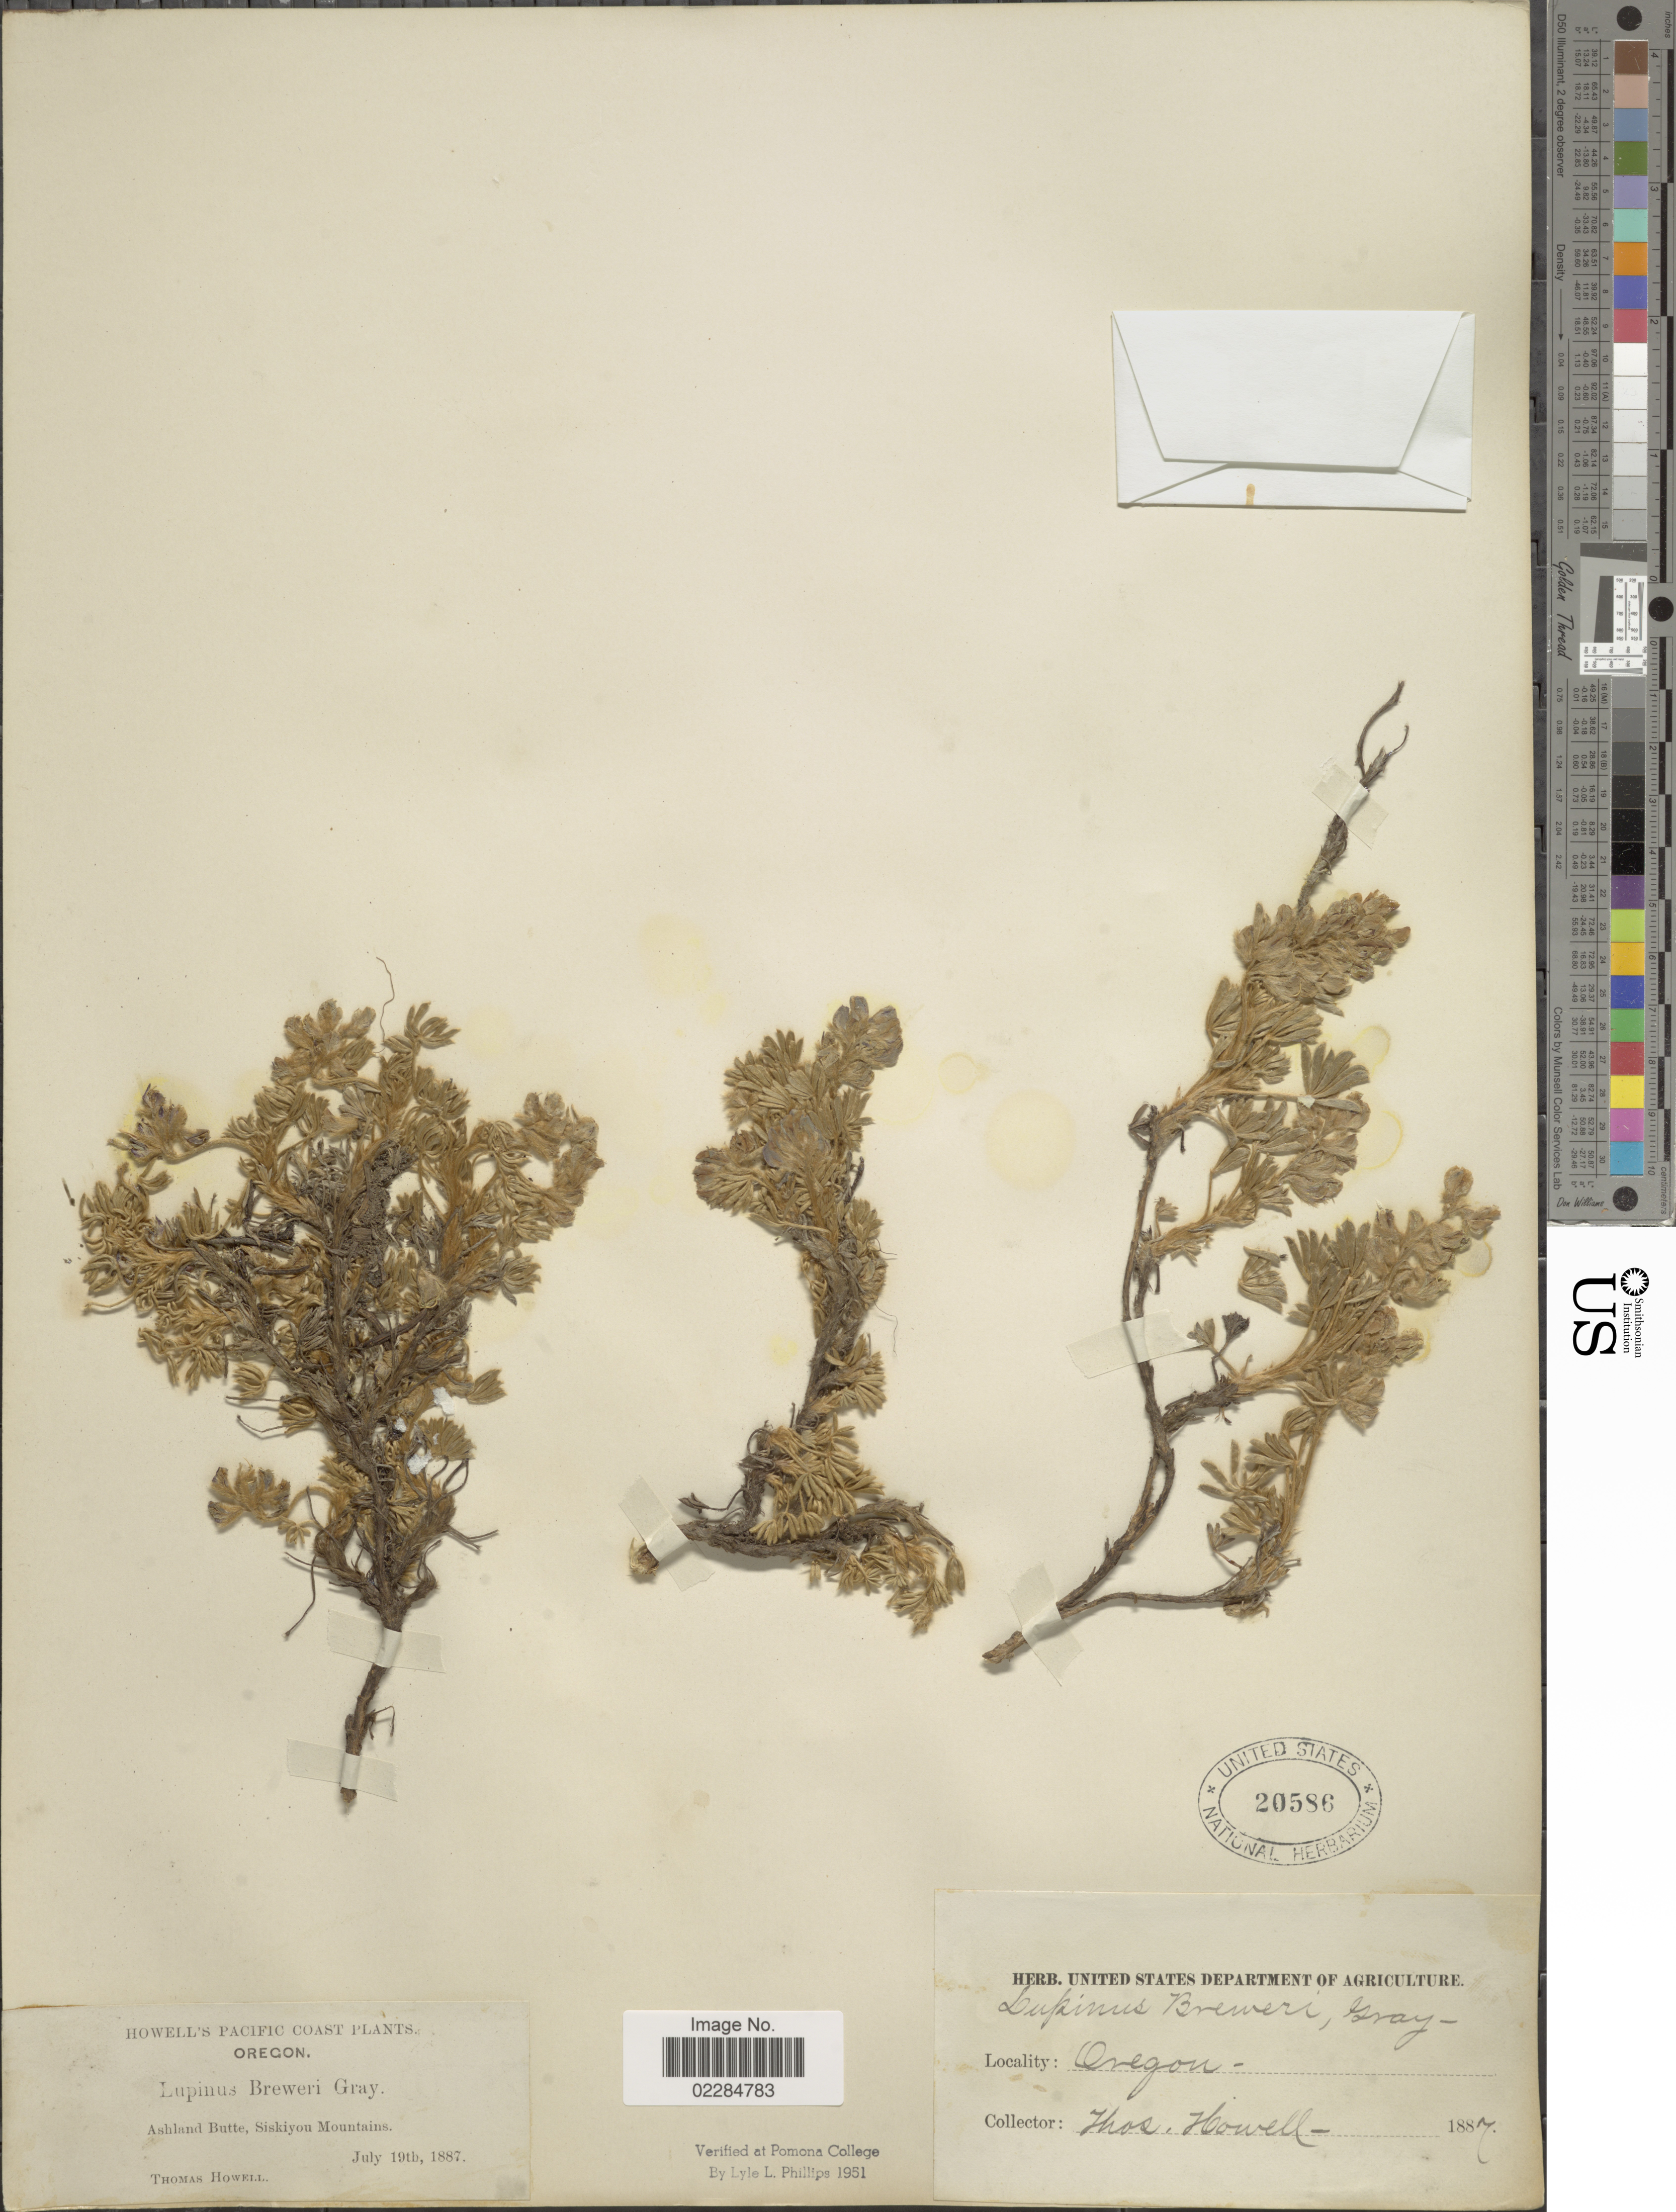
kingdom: Plantae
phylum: Tracheophyta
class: Magnoliopsida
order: Fabales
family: Fabaceae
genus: Lupinus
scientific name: Lupinus breweri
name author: A. Gray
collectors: T. Howell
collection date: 1887-07-19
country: United States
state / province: Oregon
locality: Ashland Butte, Siskiyou Mountains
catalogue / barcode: US 20586